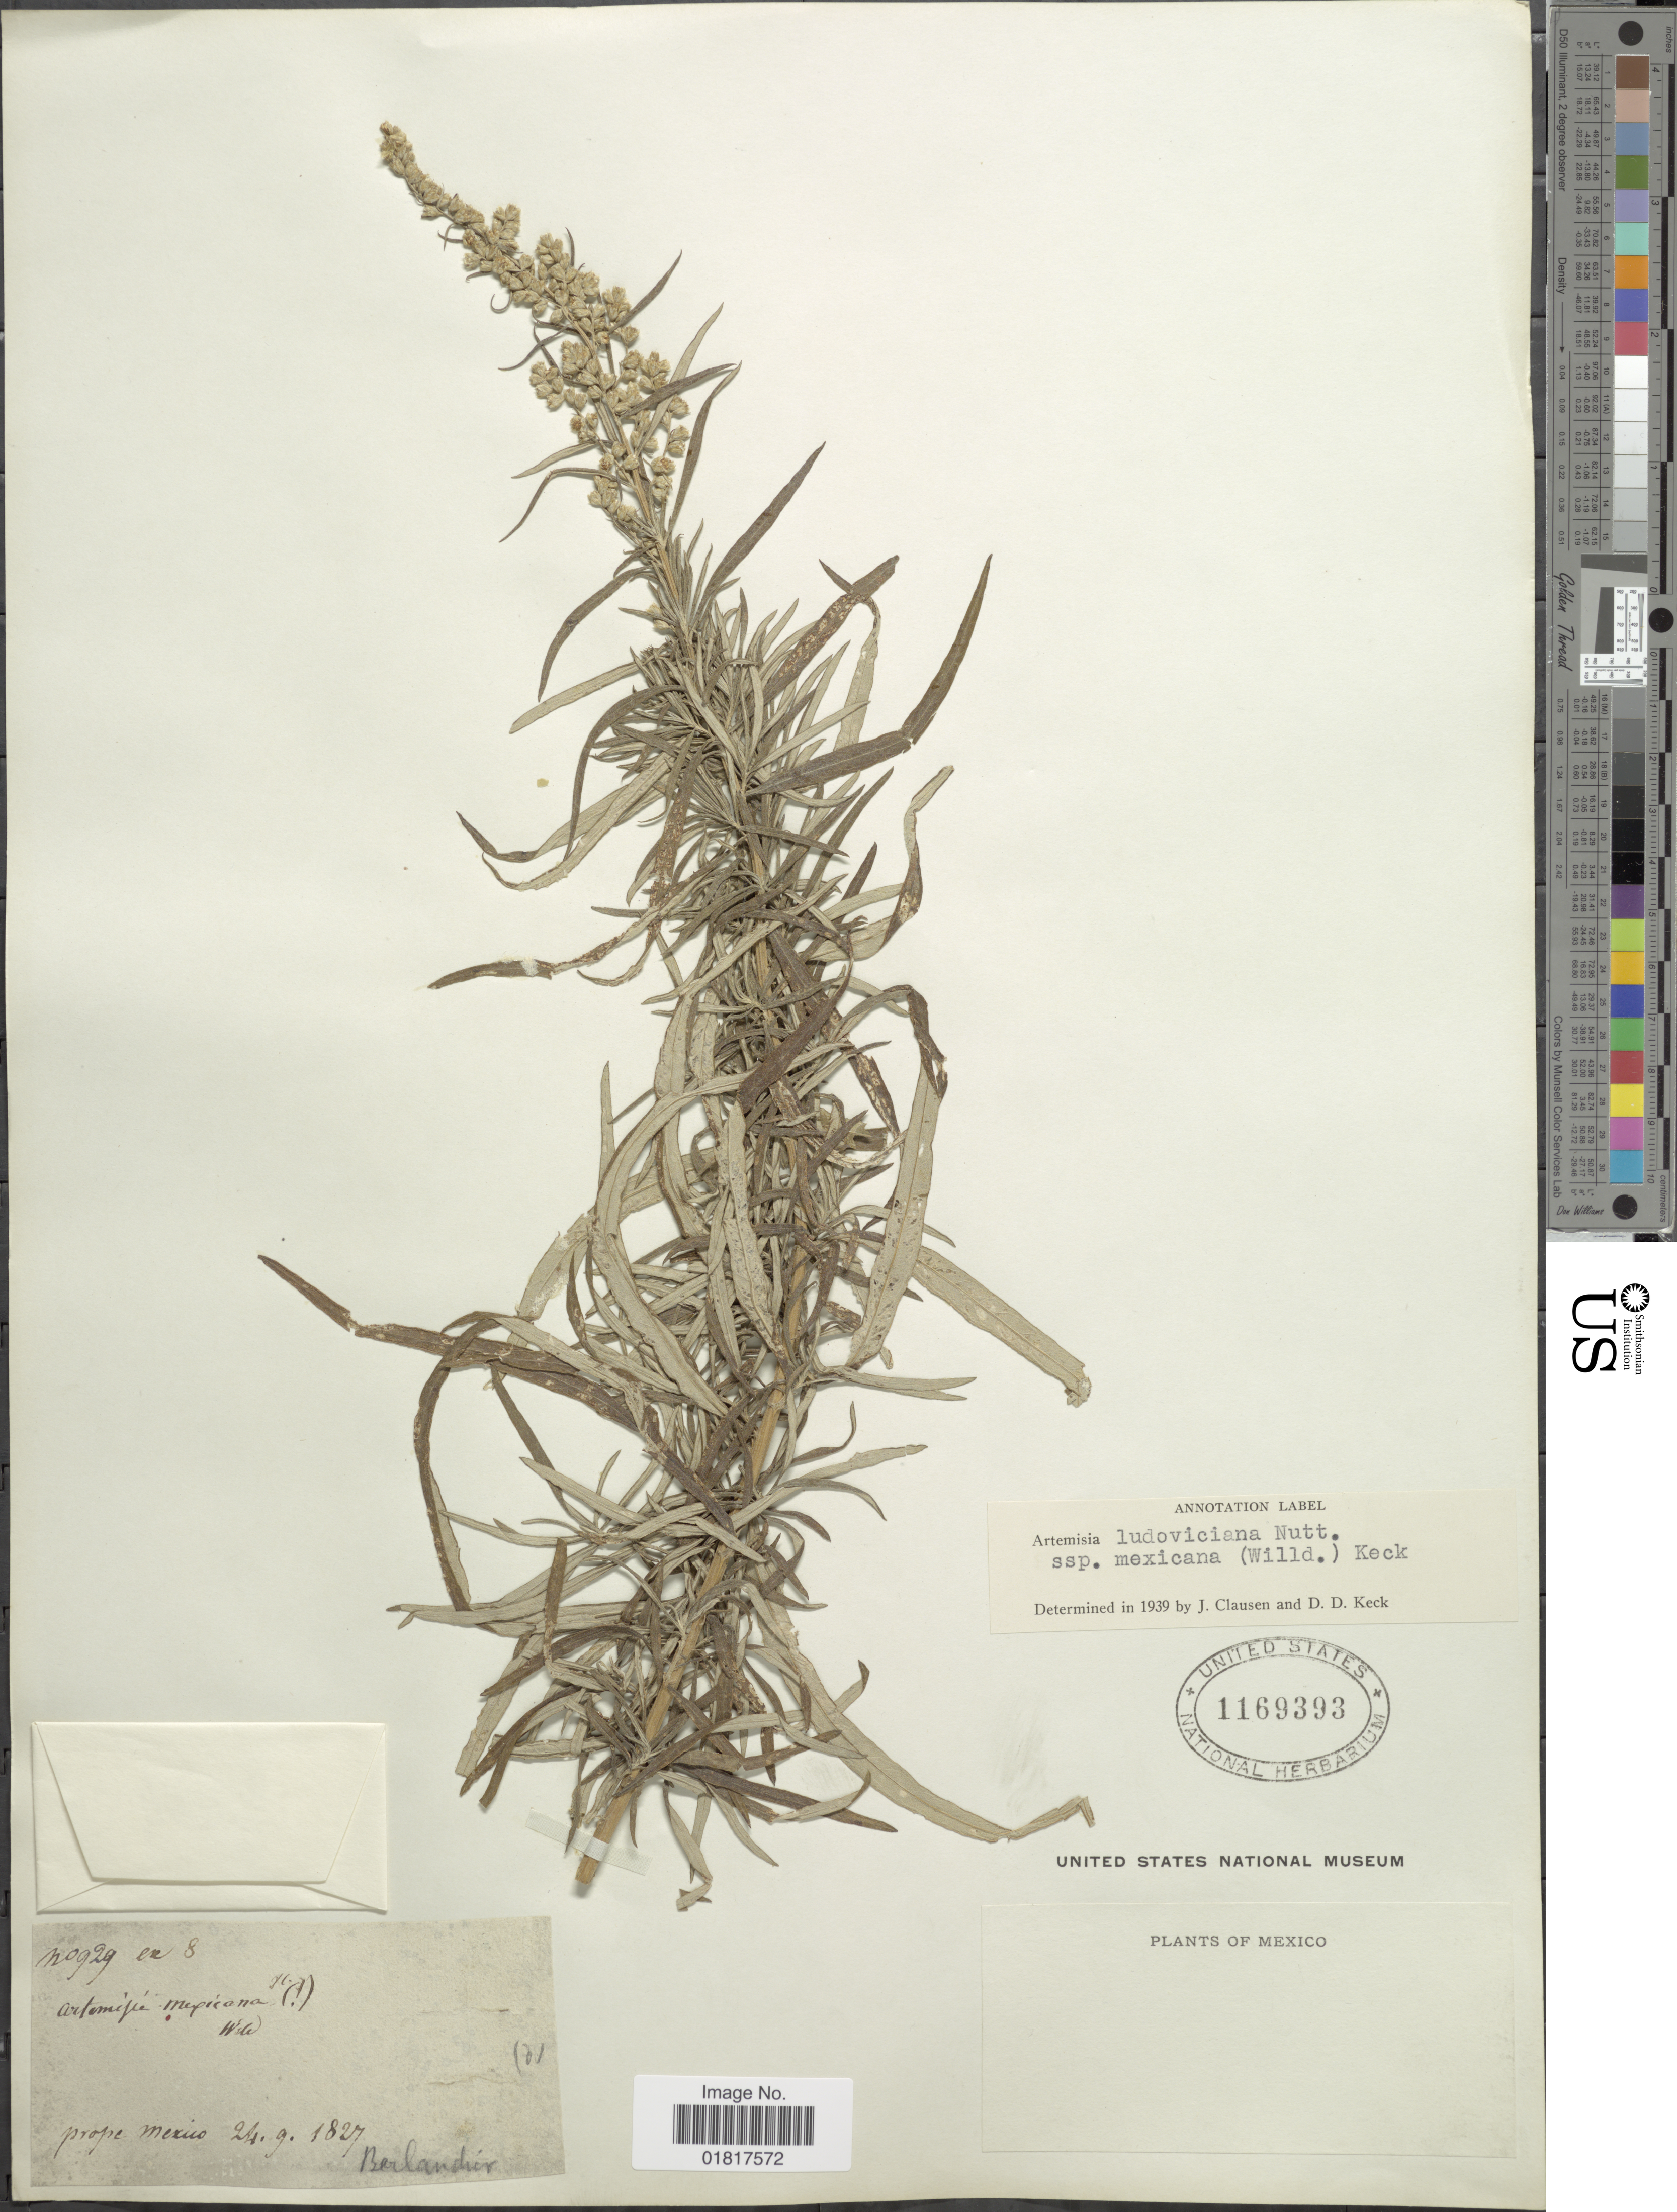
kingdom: Plantae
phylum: Tracheophyta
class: Magnoliopsida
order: Asterales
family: Asteraceae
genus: Artemisia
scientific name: Artemisia ludoviciana subsp. mexicana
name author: (Willd. ex Spreng.) D.D. Keck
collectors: J. L. Berlandier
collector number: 929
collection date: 1827-09-24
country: Mexico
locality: Prope Mexico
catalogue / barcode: US 1169393